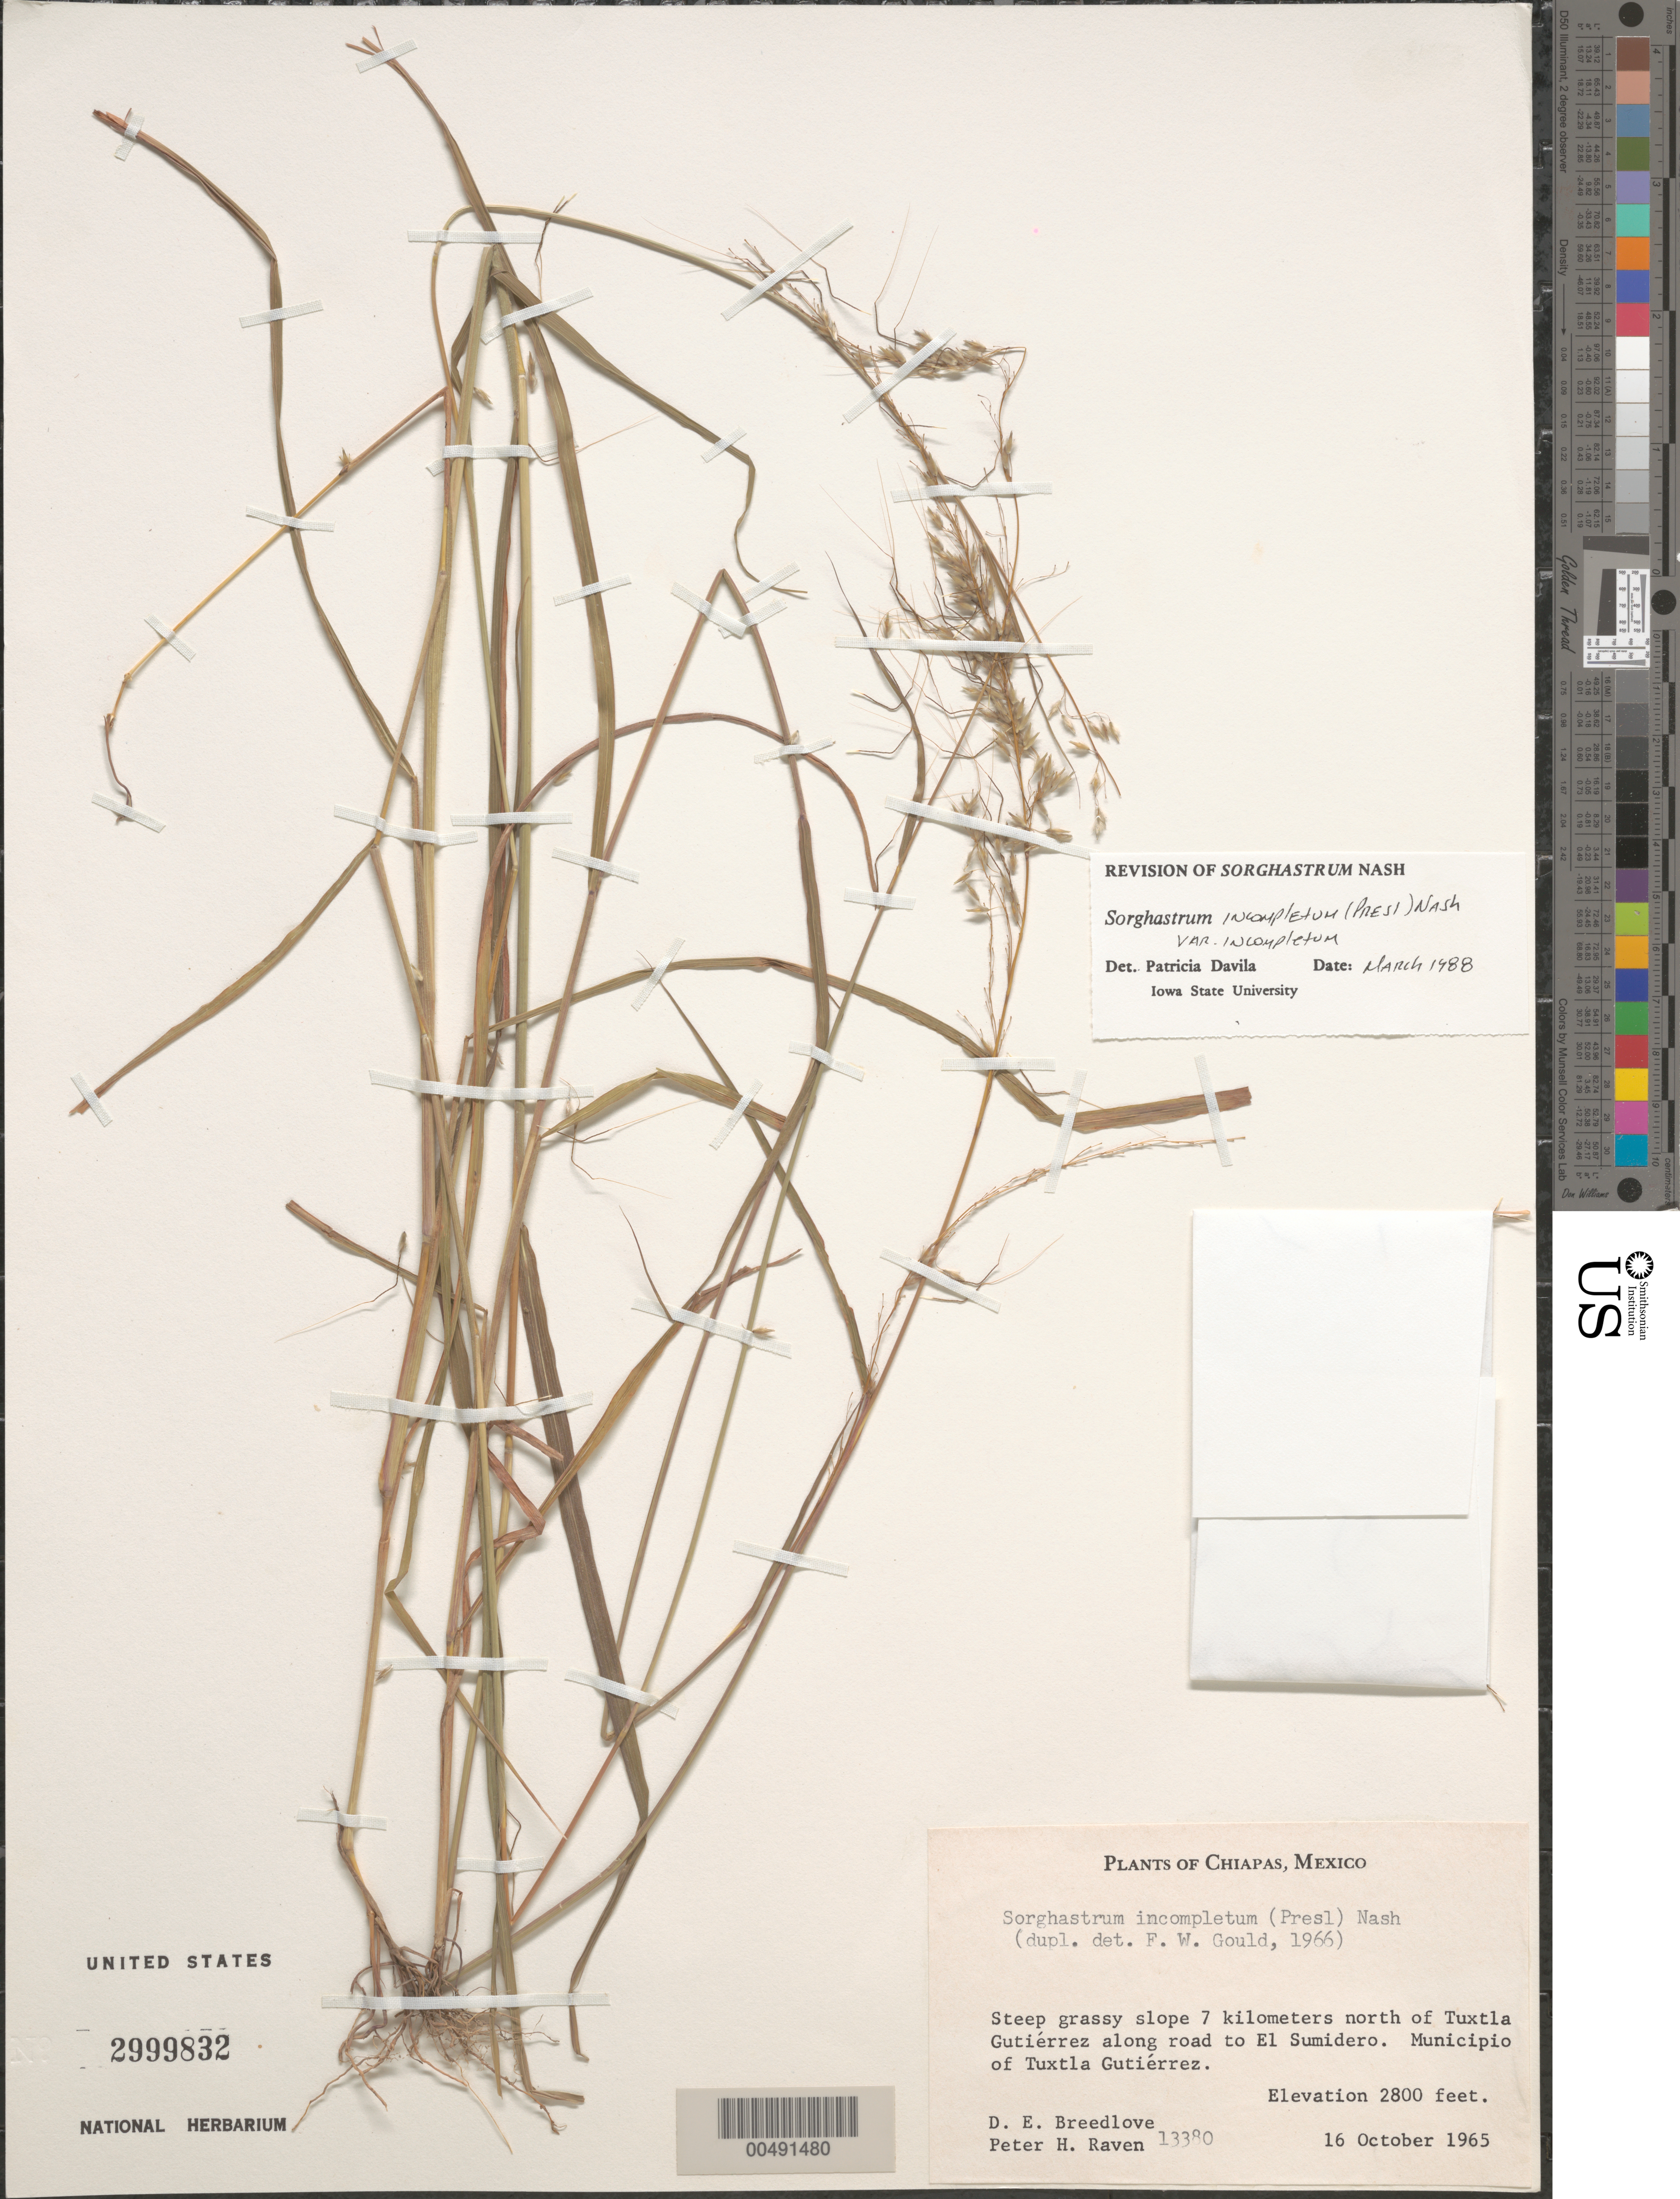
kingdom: Plantae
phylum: Tracheophyta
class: Liliopsida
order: Poales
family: Poaceae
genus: Sorghastrum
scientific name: Sorghastrum incompletum var. incompletum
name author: (J. Presl) Nash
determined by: Dávila, P. D.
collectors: D. E. Breedlove & P. H. Raven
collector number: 13380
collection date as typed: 16 Oct 1965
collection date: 1965-10-16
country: Mexico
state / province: Chiapas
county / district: Tuxtla Gutiérrez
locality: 7 km N of Tuxtla Gutiérrez along road to El Sumidero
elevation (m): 853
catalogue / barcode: US 2999832